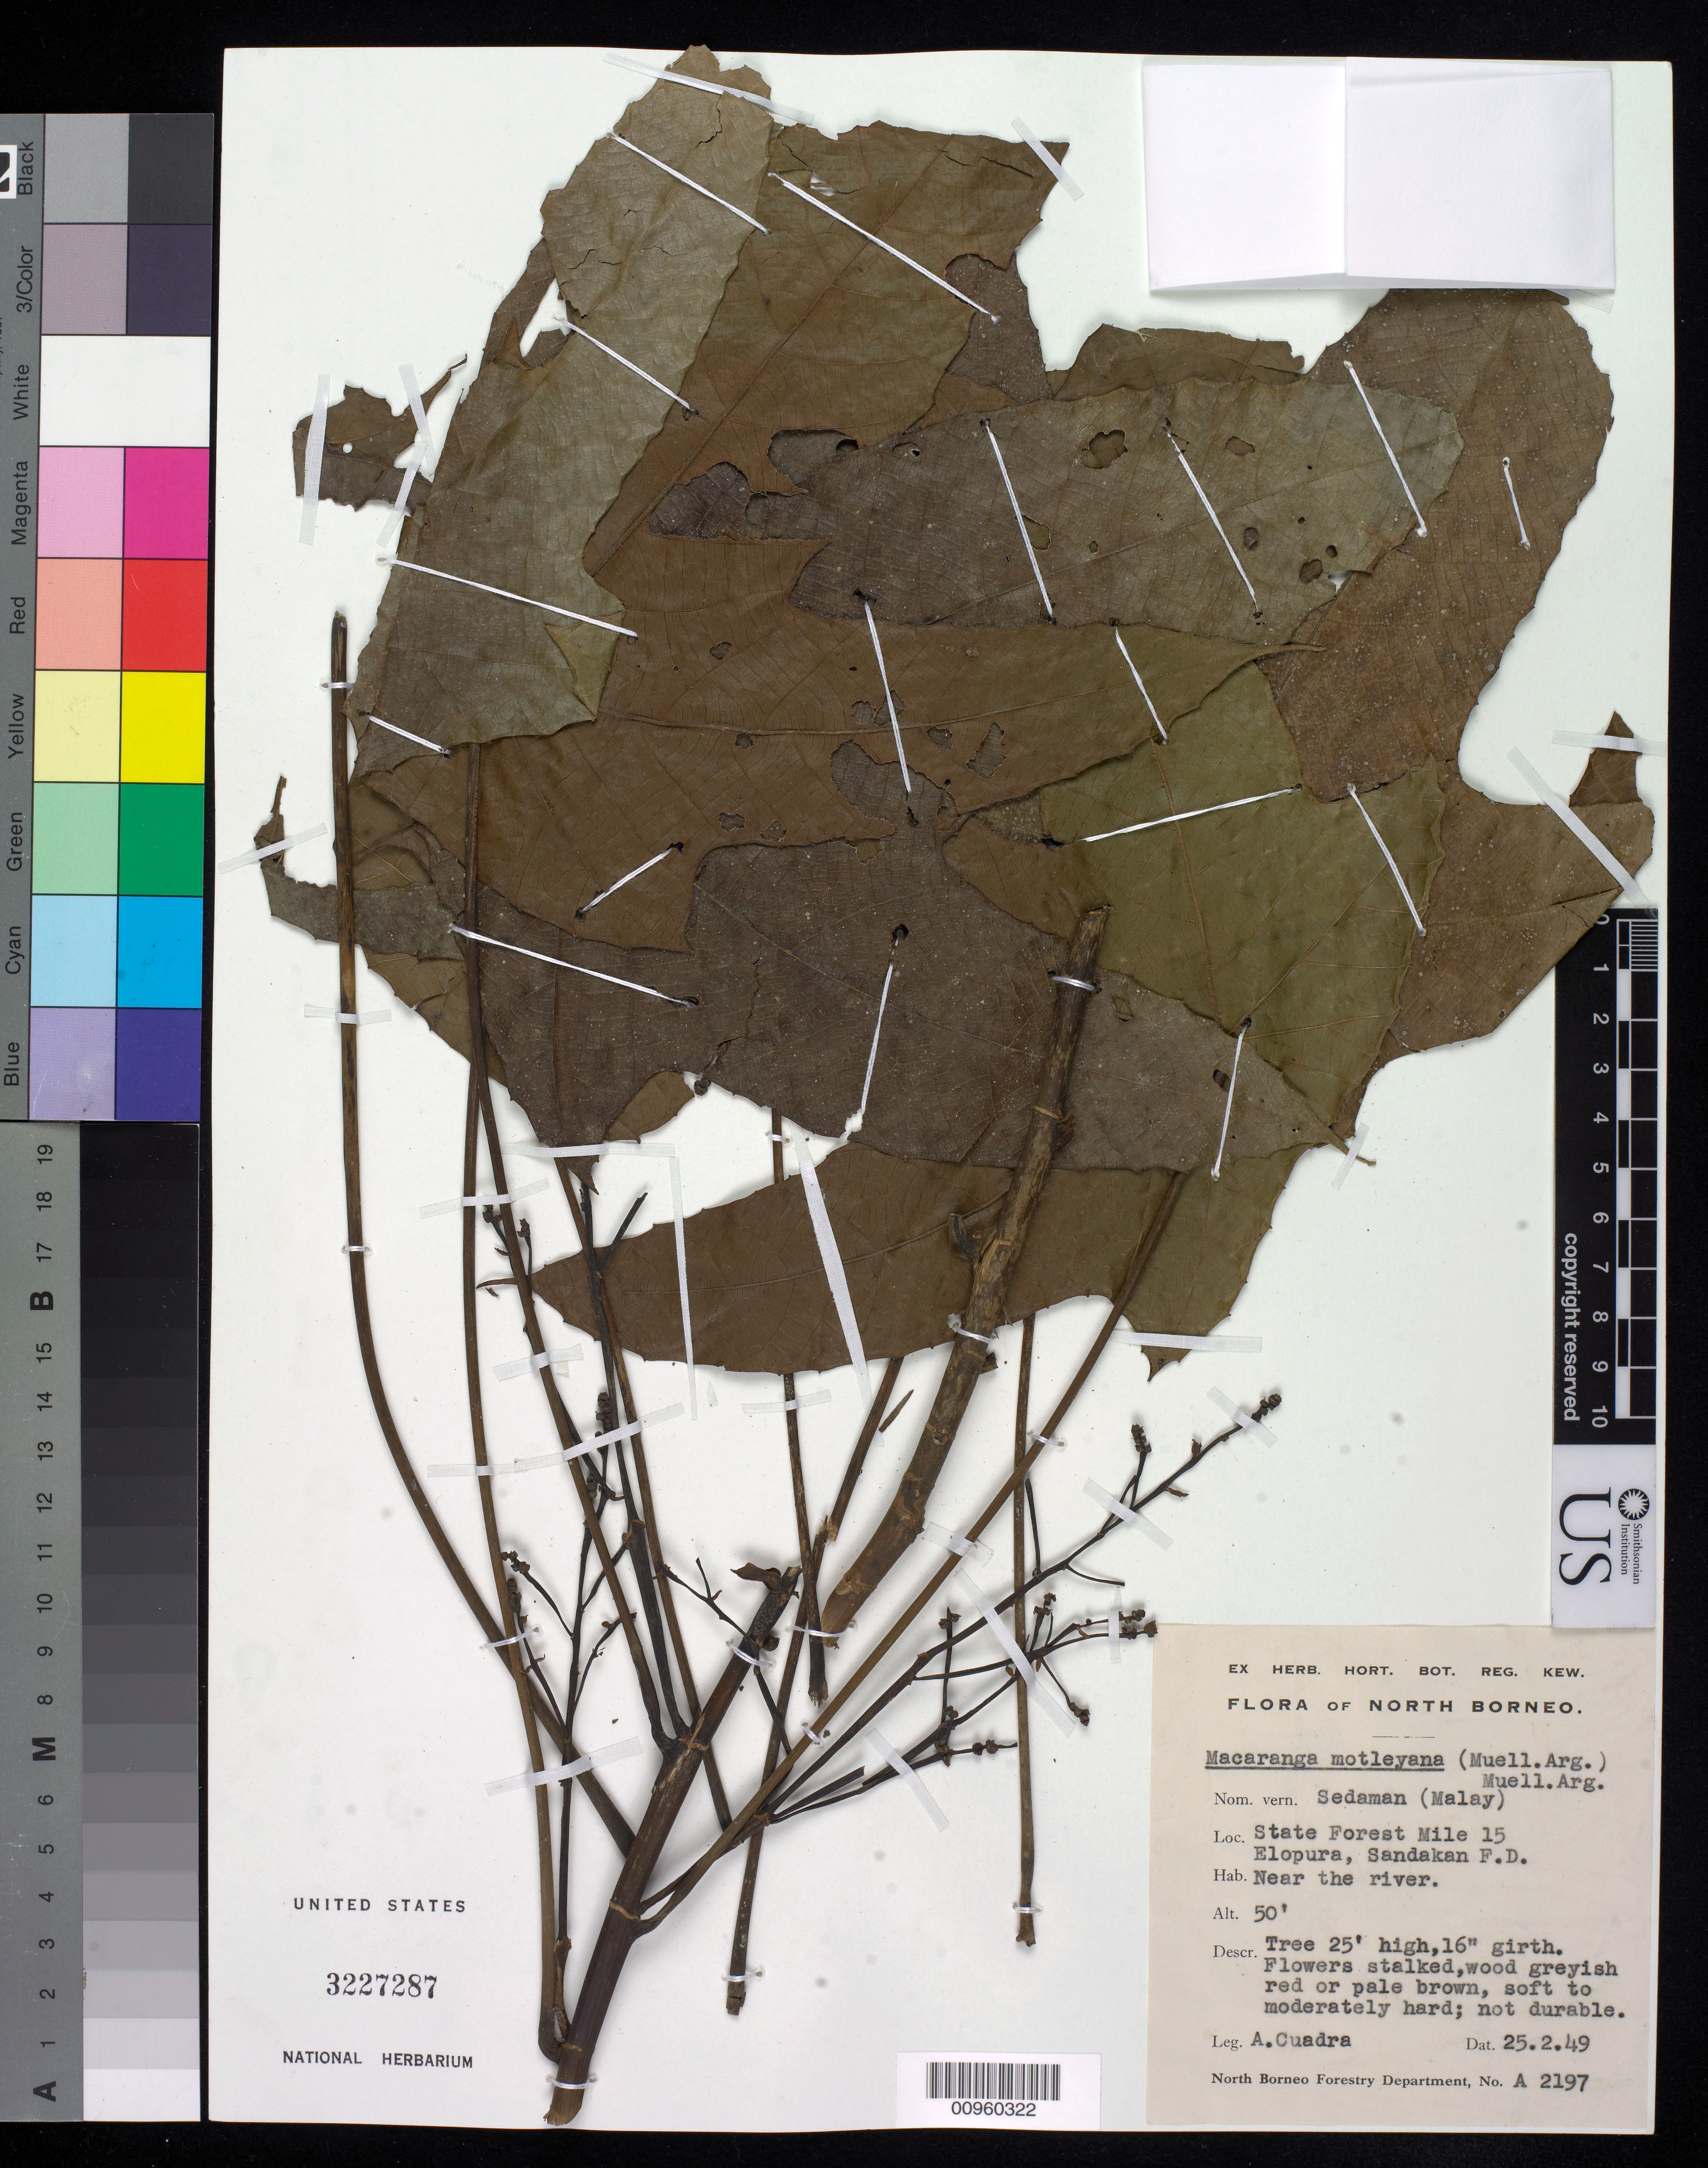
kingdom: Plantae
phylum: Tracheophyta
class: Magnoliopsida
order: Malpighiales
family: Euphorbiaceae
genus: Macaranga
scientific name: Macaranga depressa f. glabra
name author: Whitmore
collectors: A. Cuadra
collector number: A 2197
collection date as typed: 25 Feb 1949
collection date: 1949-02-25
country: Malaysia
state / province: Sabah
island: Borneo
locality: Sandakan F.D., Elopura, State Forest Mile 15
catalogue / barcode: US 3227287